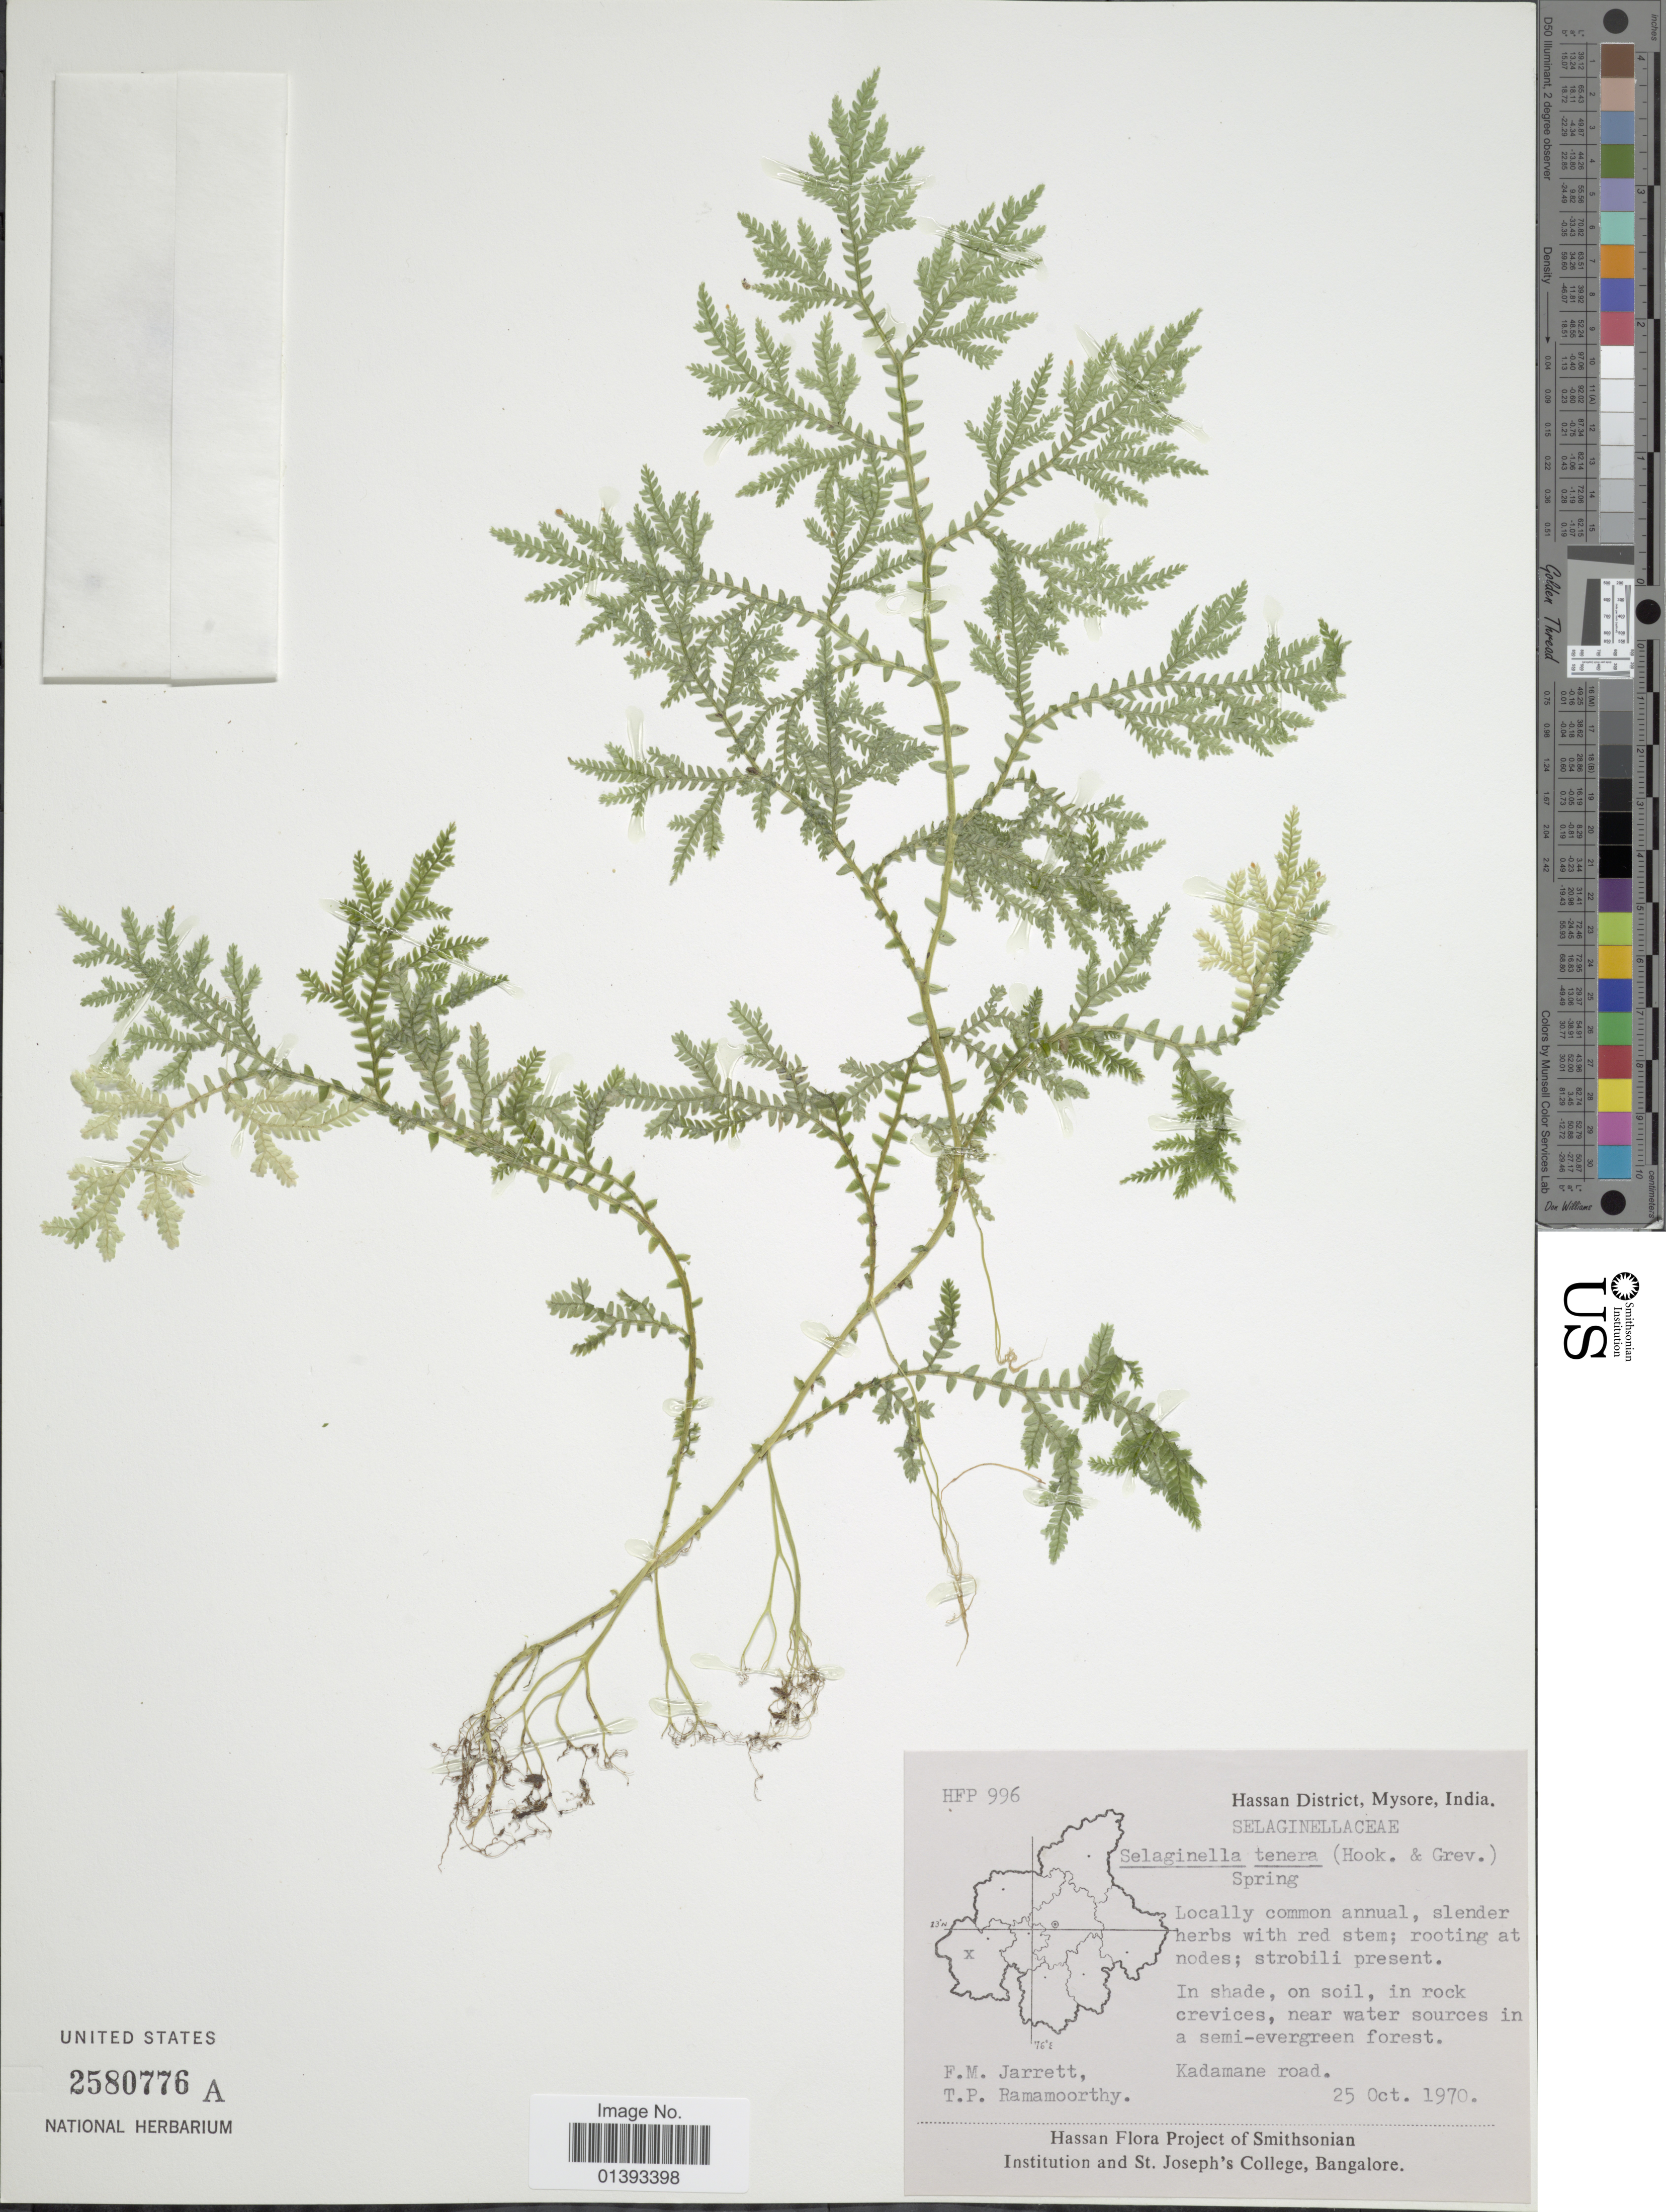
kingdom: Plantae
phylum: Tracheophyta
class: Lycopodiopsida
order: Selaginellales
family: Selaginellaceae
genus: Selaginella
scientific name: Selaginella tenera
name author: (Hook. & Grev.) Spring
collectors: F. M. Jarrett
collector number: HFP996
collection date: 1970-10-25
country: India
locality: Hassan District, Mysore, Kadamane road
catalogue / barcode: US 2580776A